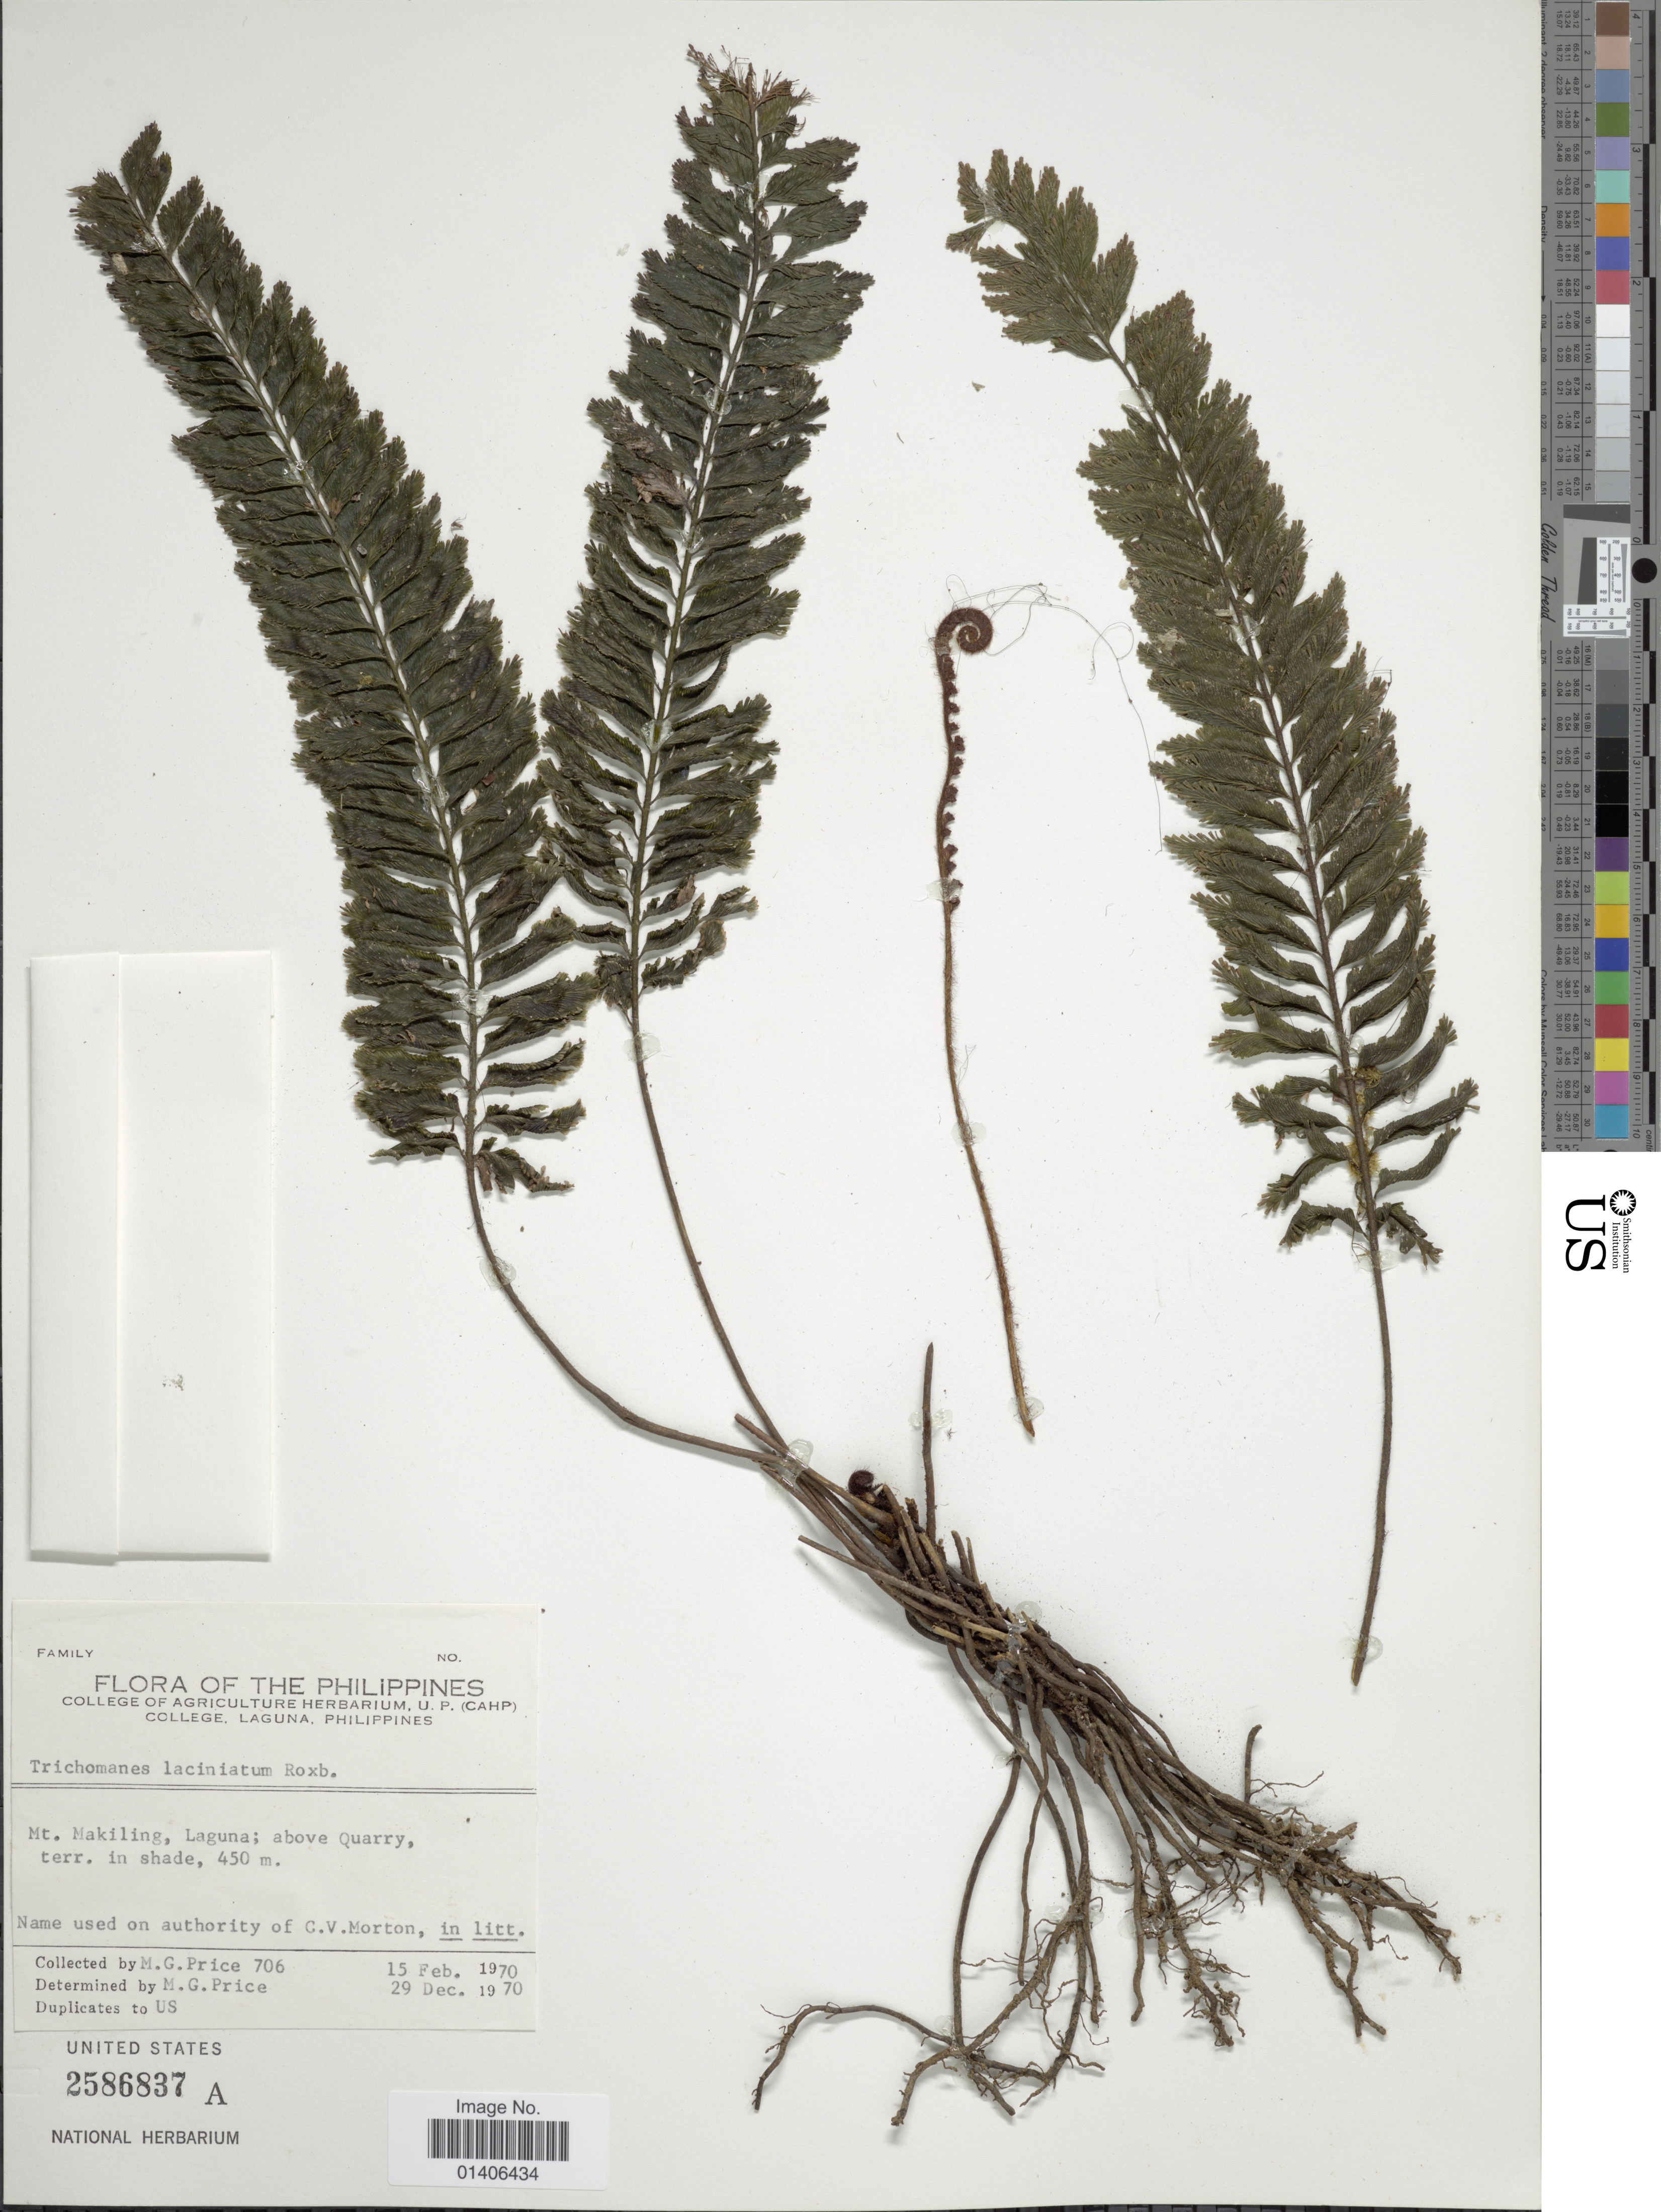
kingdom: Plantae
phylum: Tracheophyta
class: Polypodiopsida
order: Hymenophyllales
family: Hymenophyllaceae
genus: Cephalomanes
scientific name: Cephalomanes javanicum var. asplenoides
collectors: M. G. Price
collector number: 706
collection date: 1970-02-15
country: Philippines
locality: Mt Makiling, Laguna; above Quarry, terr. in shade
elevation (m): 450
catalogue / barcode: US 2586837A